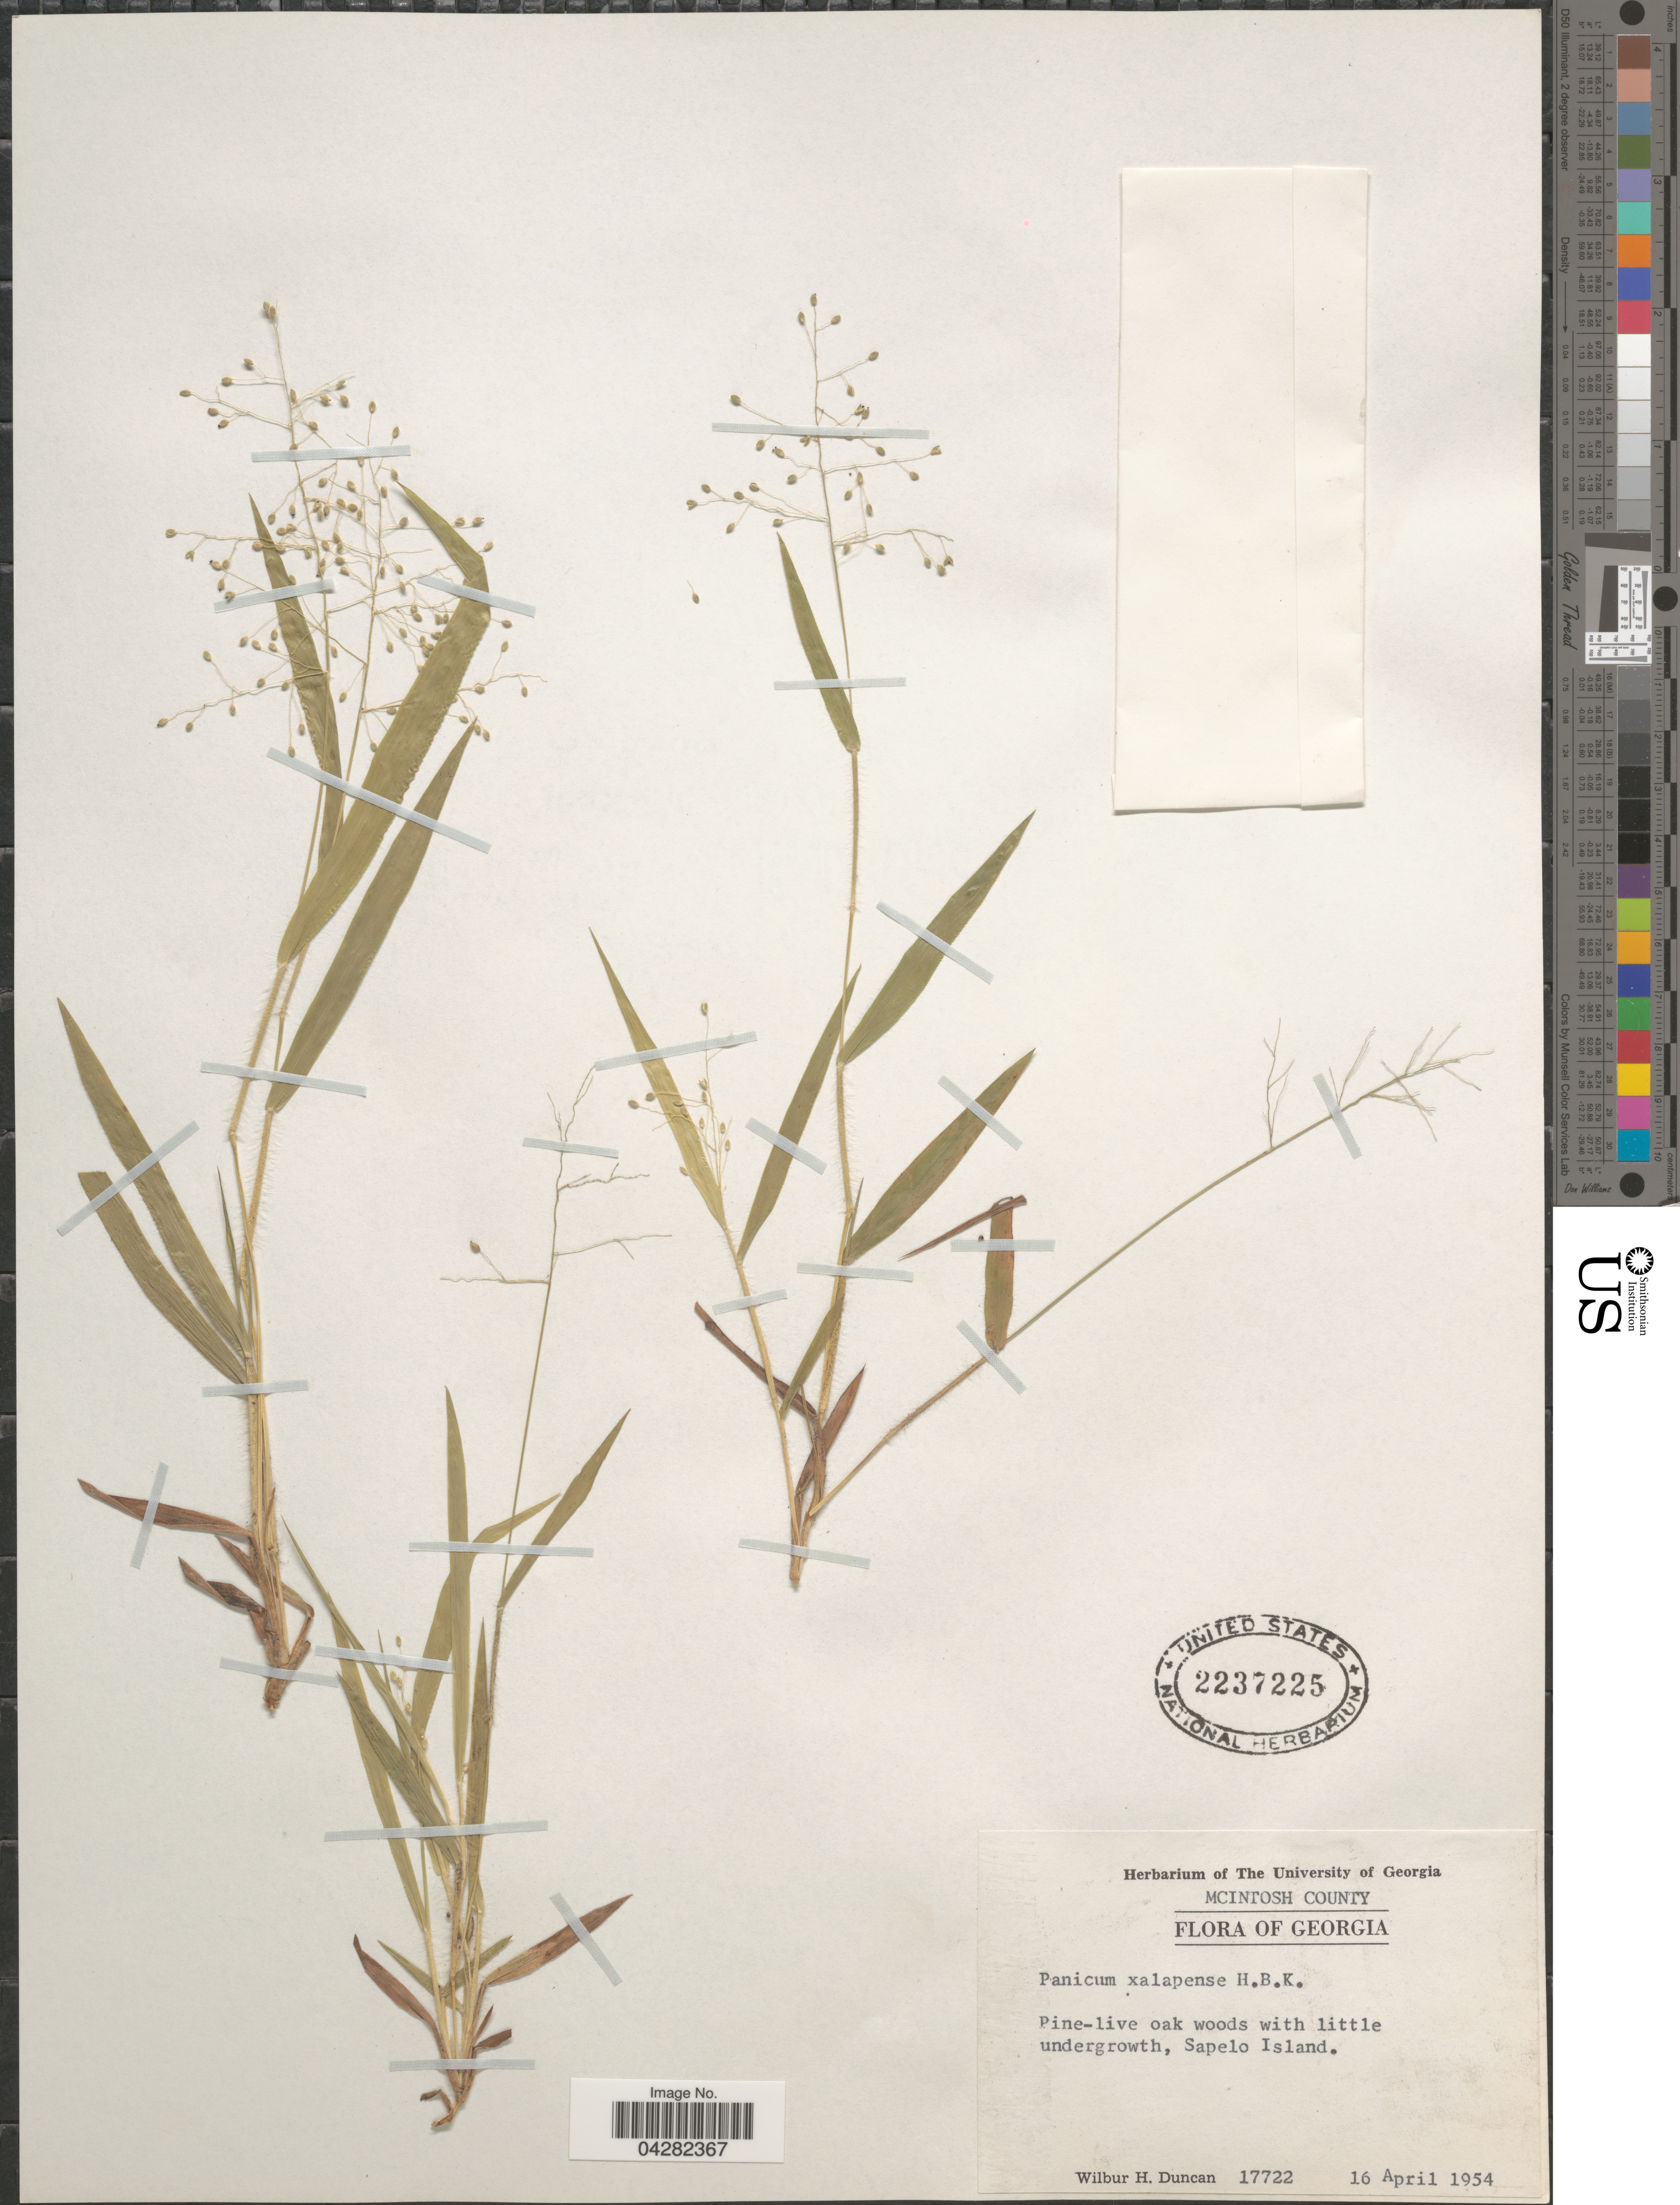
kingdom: Plantae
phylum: Tracheophyta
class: Liliopsida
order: Poales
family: Poaceae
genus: Dichanthelium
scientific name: Dichanthelium laxiflorum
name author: (Lam.) Gould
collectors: W. H. Duncan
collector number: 17722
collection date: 1954-04-16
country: United States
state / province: Georgia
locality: McIntosh County. Sapelo Island.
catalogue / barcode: US 2237225